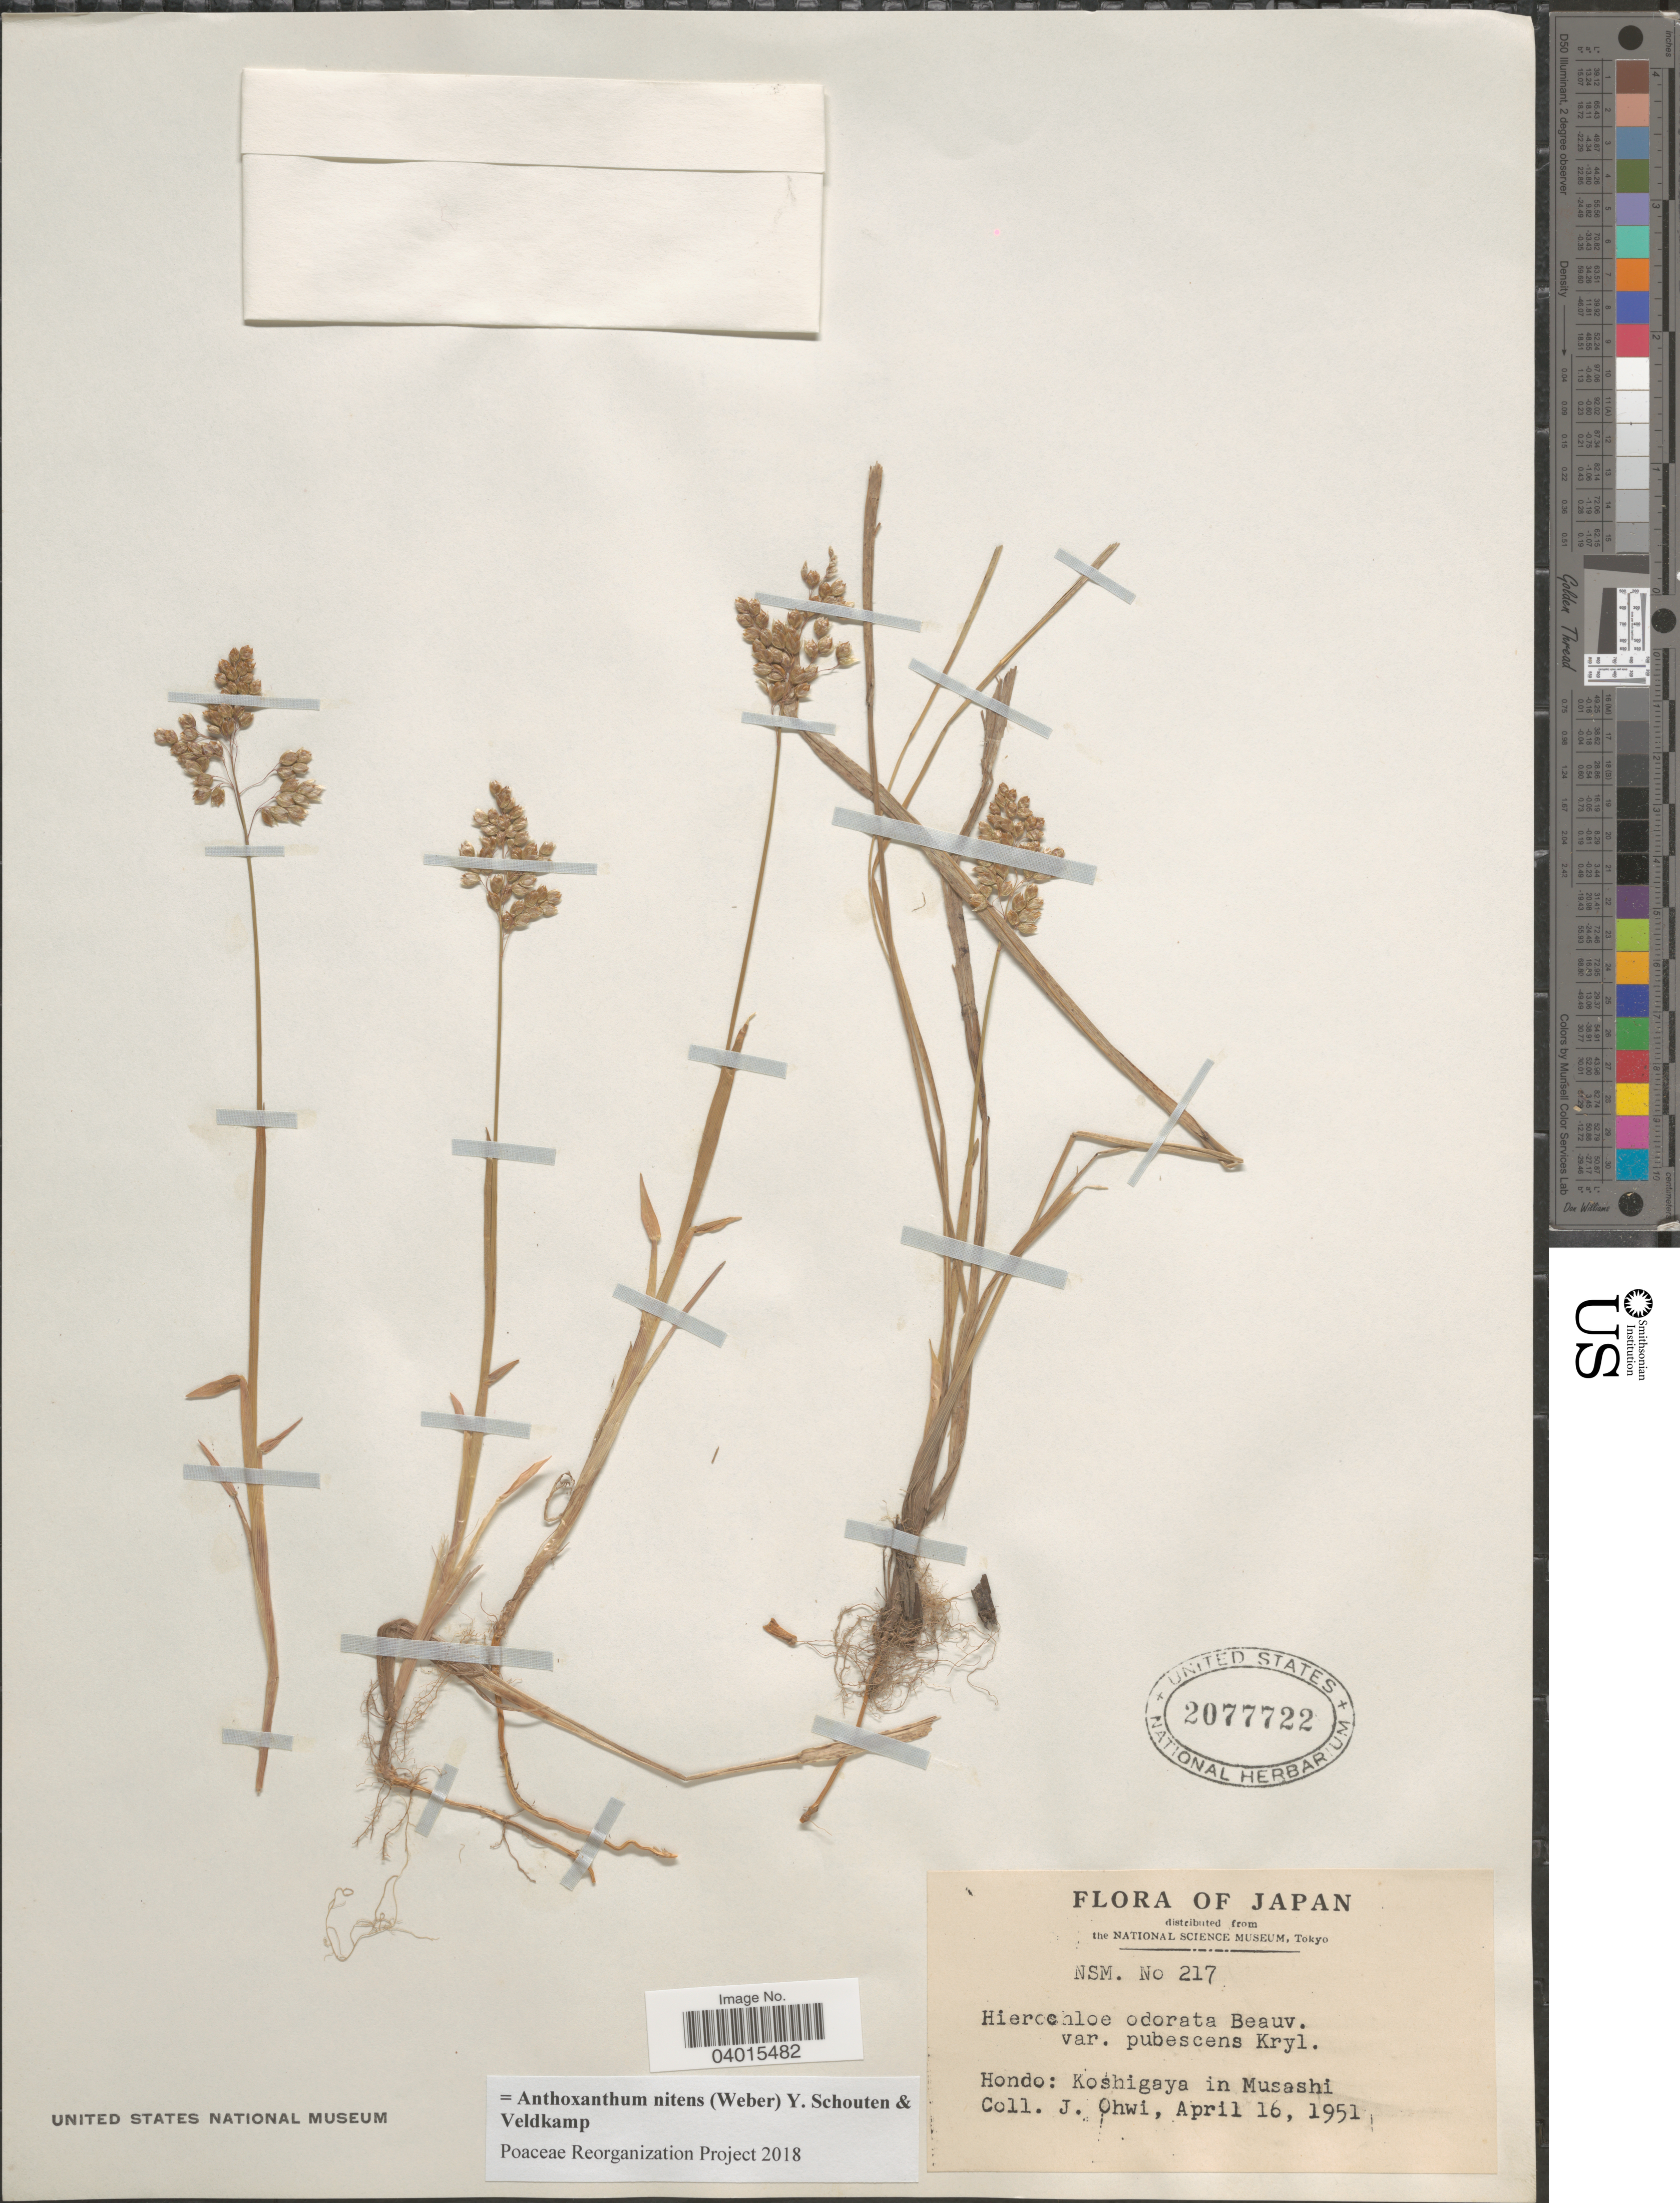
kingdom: Plantae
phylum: Tracheophyta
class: Liliopsida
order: Poales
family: Poaceae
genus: Anthoxanthum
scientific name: Anthoxanthum nitens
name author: (G.H. Weber) R.T.A. Schouten & Veldkamp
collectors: J. Ohwi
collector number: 217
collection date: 1951-04-16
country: Japan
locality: Hondo: Koshigaya in Musashi.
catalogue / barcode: US 2077722